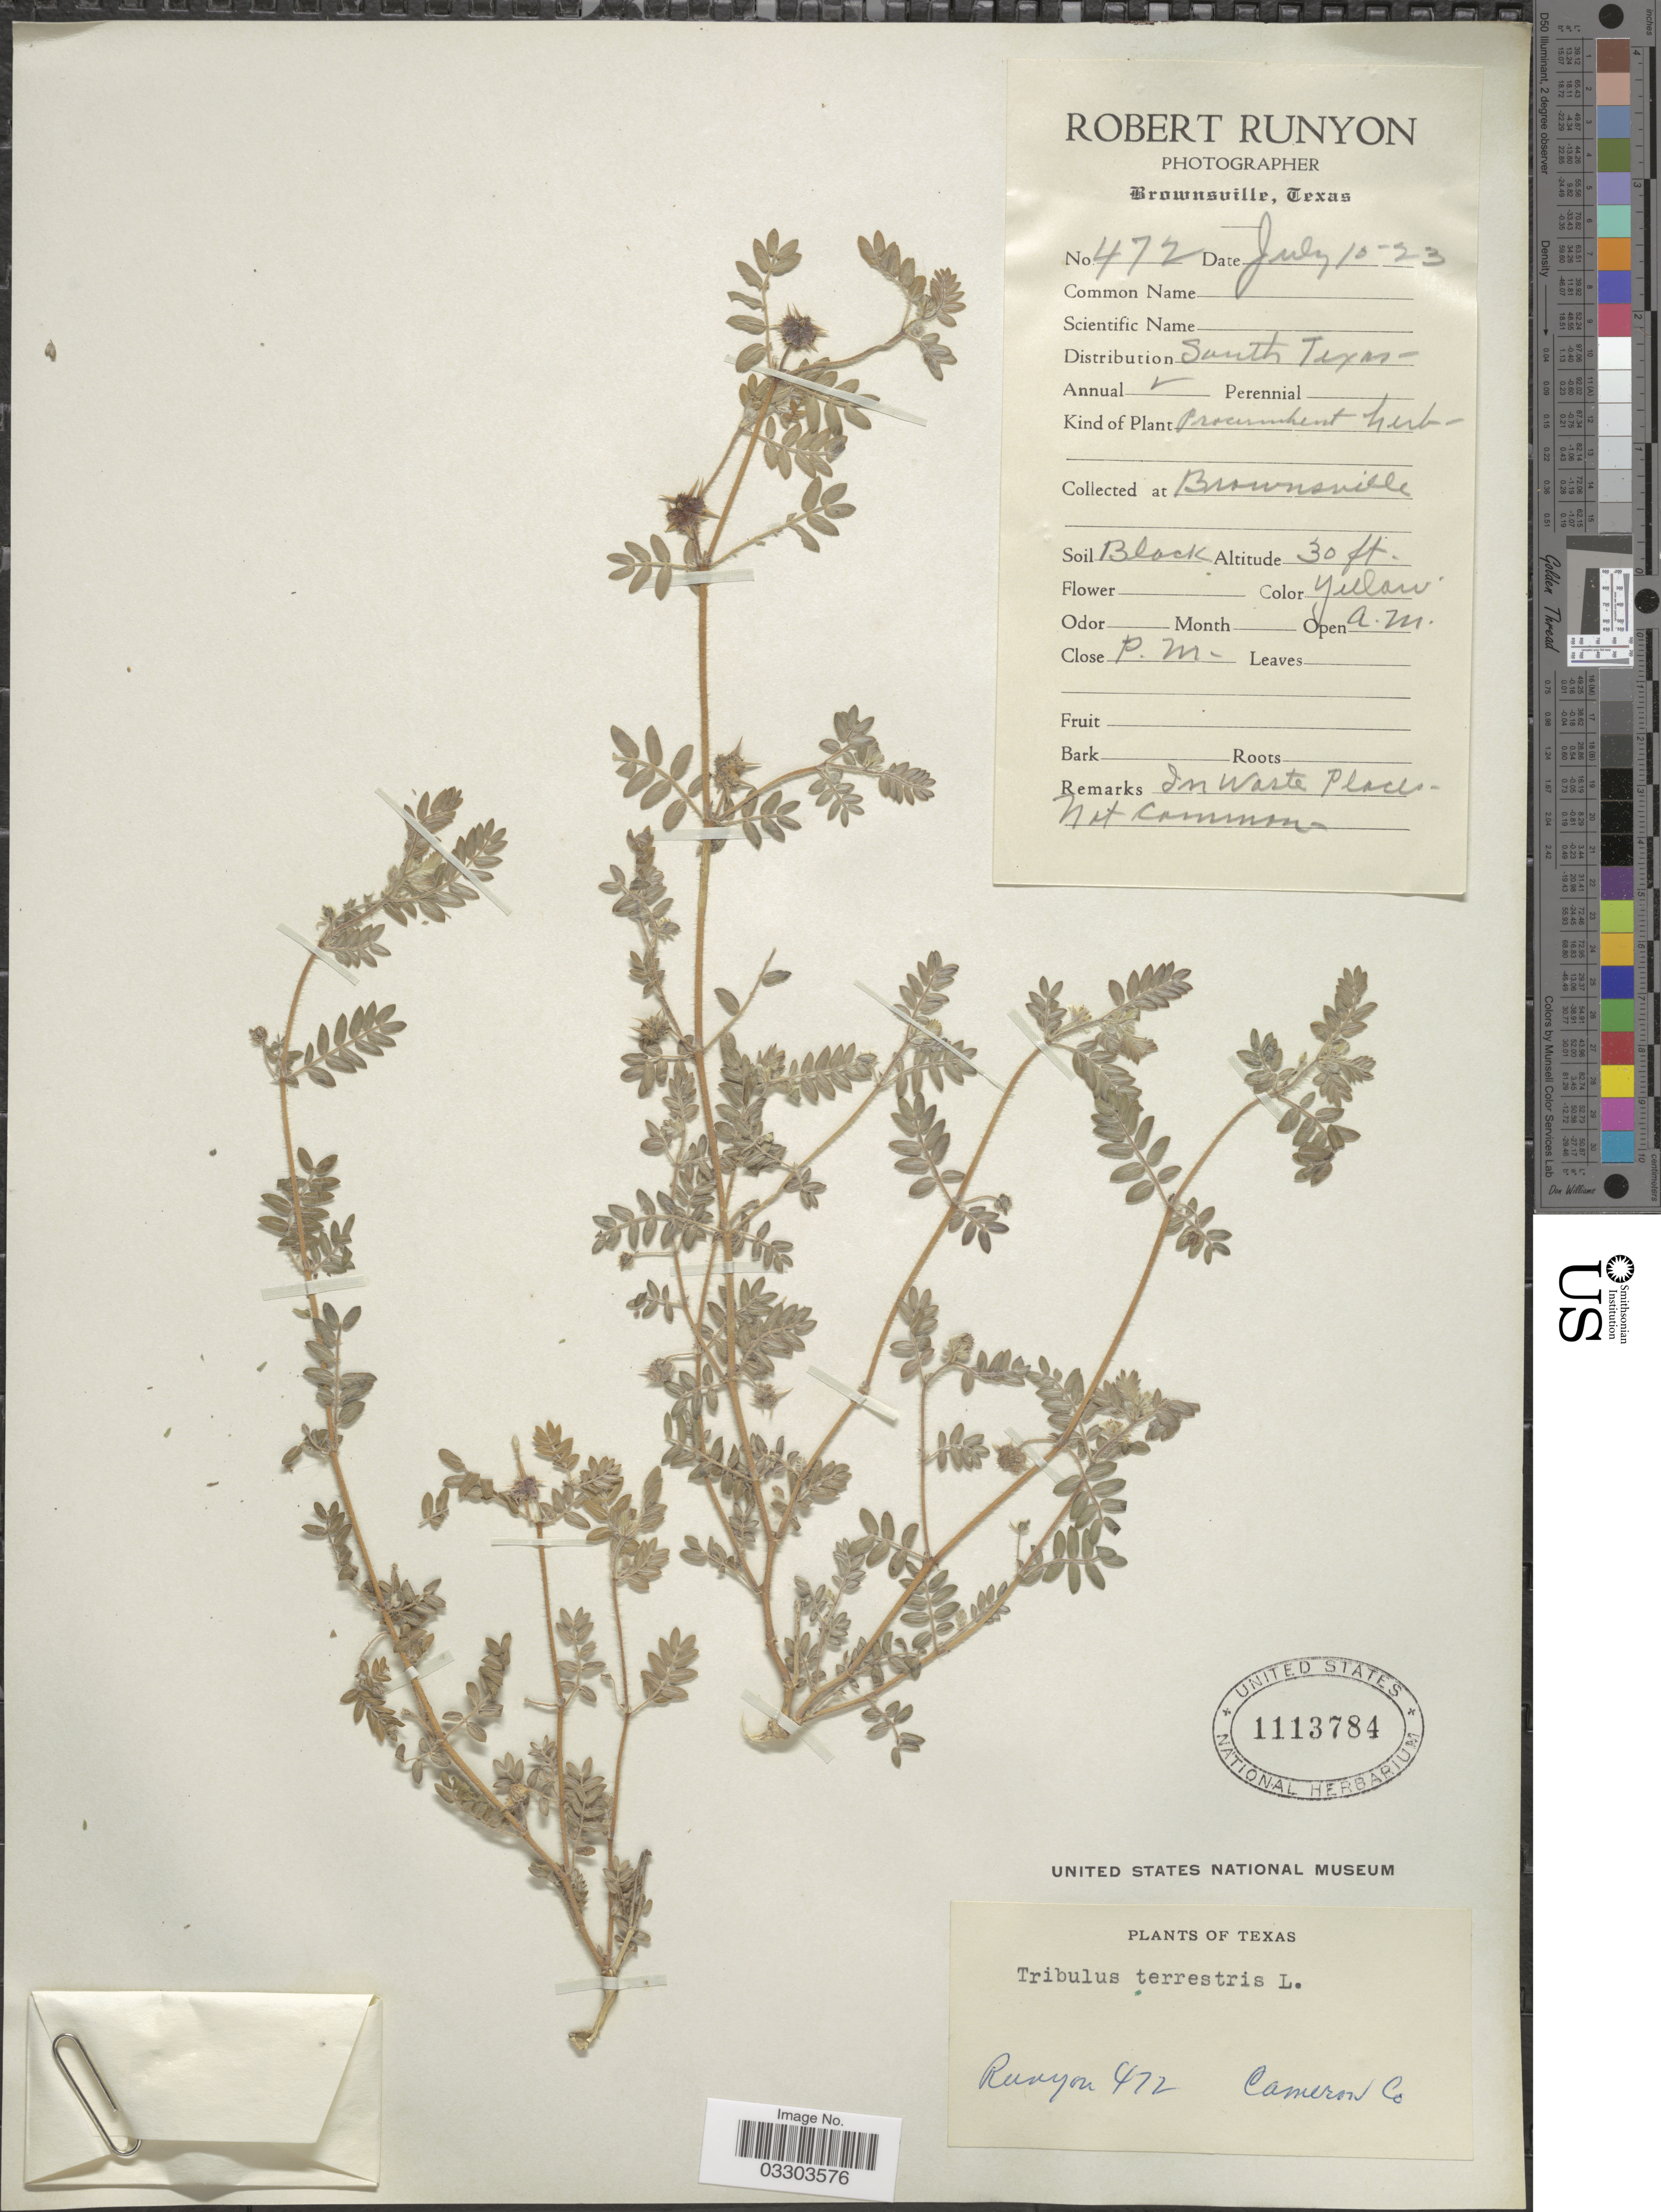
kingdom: Plantae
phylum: Tracheophyta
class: Magnoliopsida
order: Zygophyllales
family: Zygophyllaceae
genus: Tribulus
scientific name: Tribulus terrestris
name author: L.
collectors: R. Runyon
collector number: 472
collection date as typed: Transcribed d/m/y: 10/7/23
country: United States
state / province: Texas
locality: Cameron Co. Brownsville.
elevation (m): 9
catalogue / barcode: US 1113784